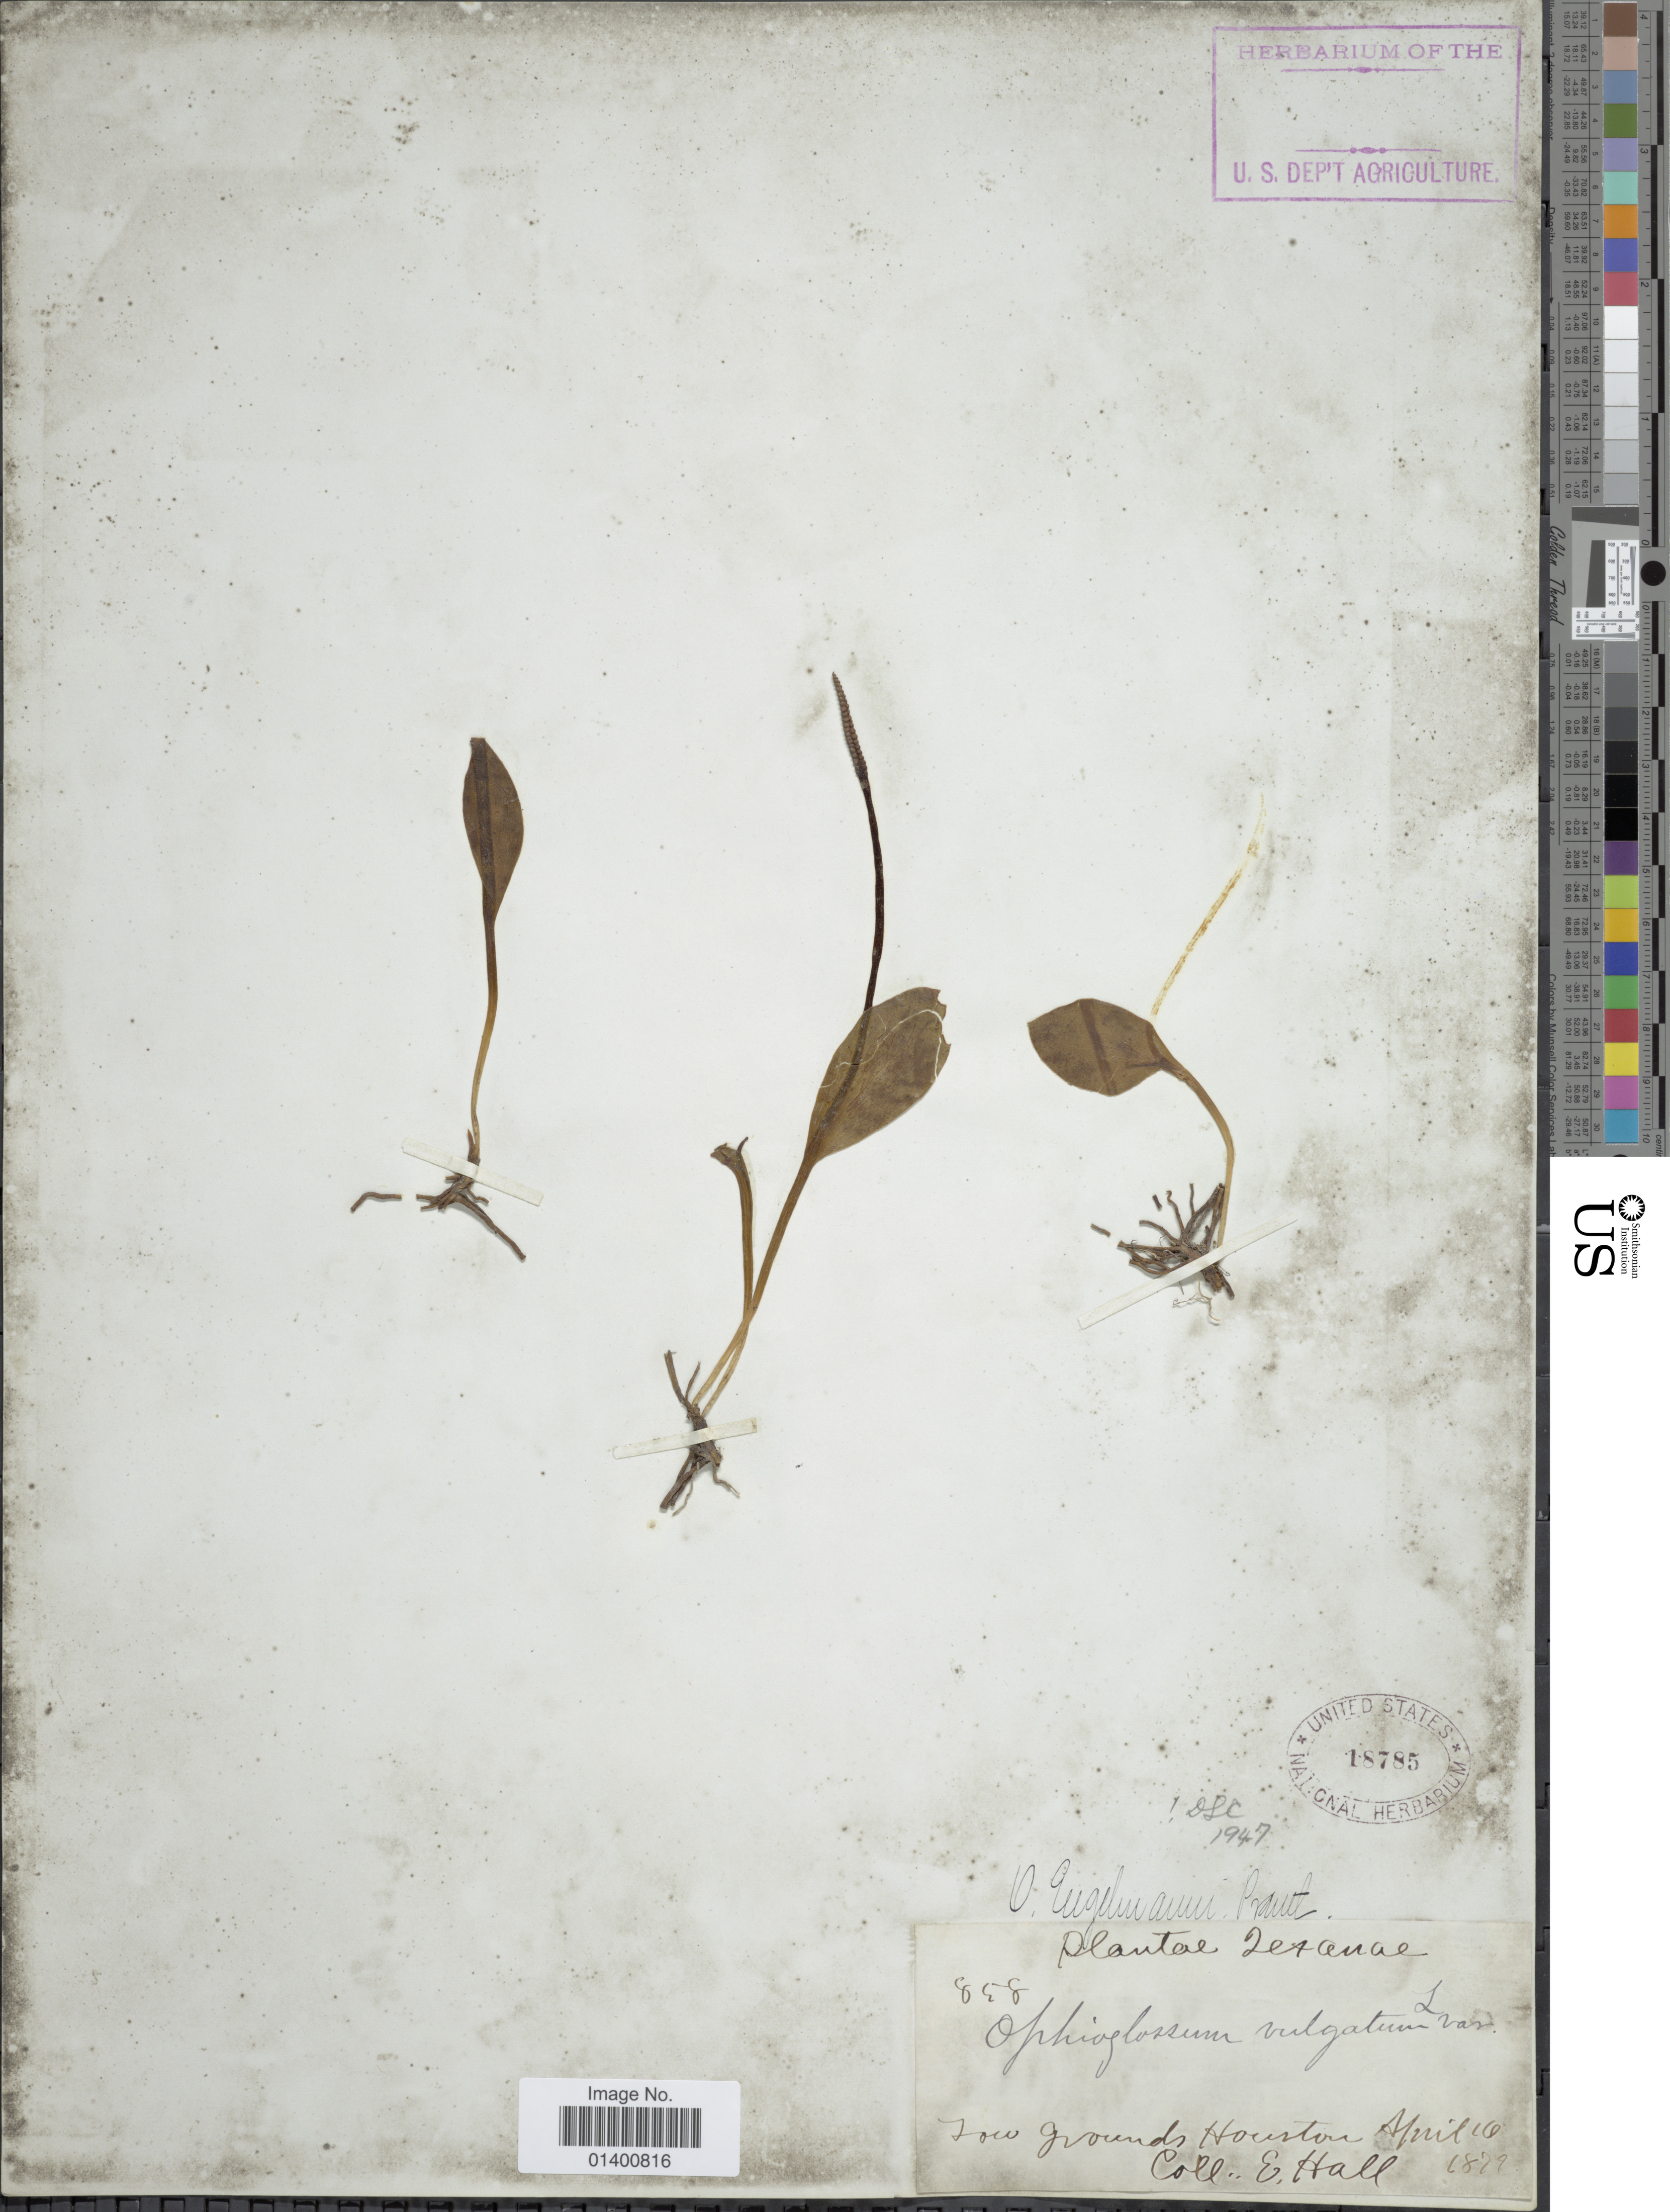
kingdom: Plantae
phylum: Tracheophyta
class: Polypodiopsida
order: Ophioglossales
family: Ophioglossaceae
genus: Ophioglossum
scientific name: Ophioglossum engelmannii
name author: Prantl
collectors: E. Hall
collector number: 858*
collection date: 1872-04-16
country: United States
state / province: Texas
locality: Texanae, Houston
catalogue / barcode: US 18785